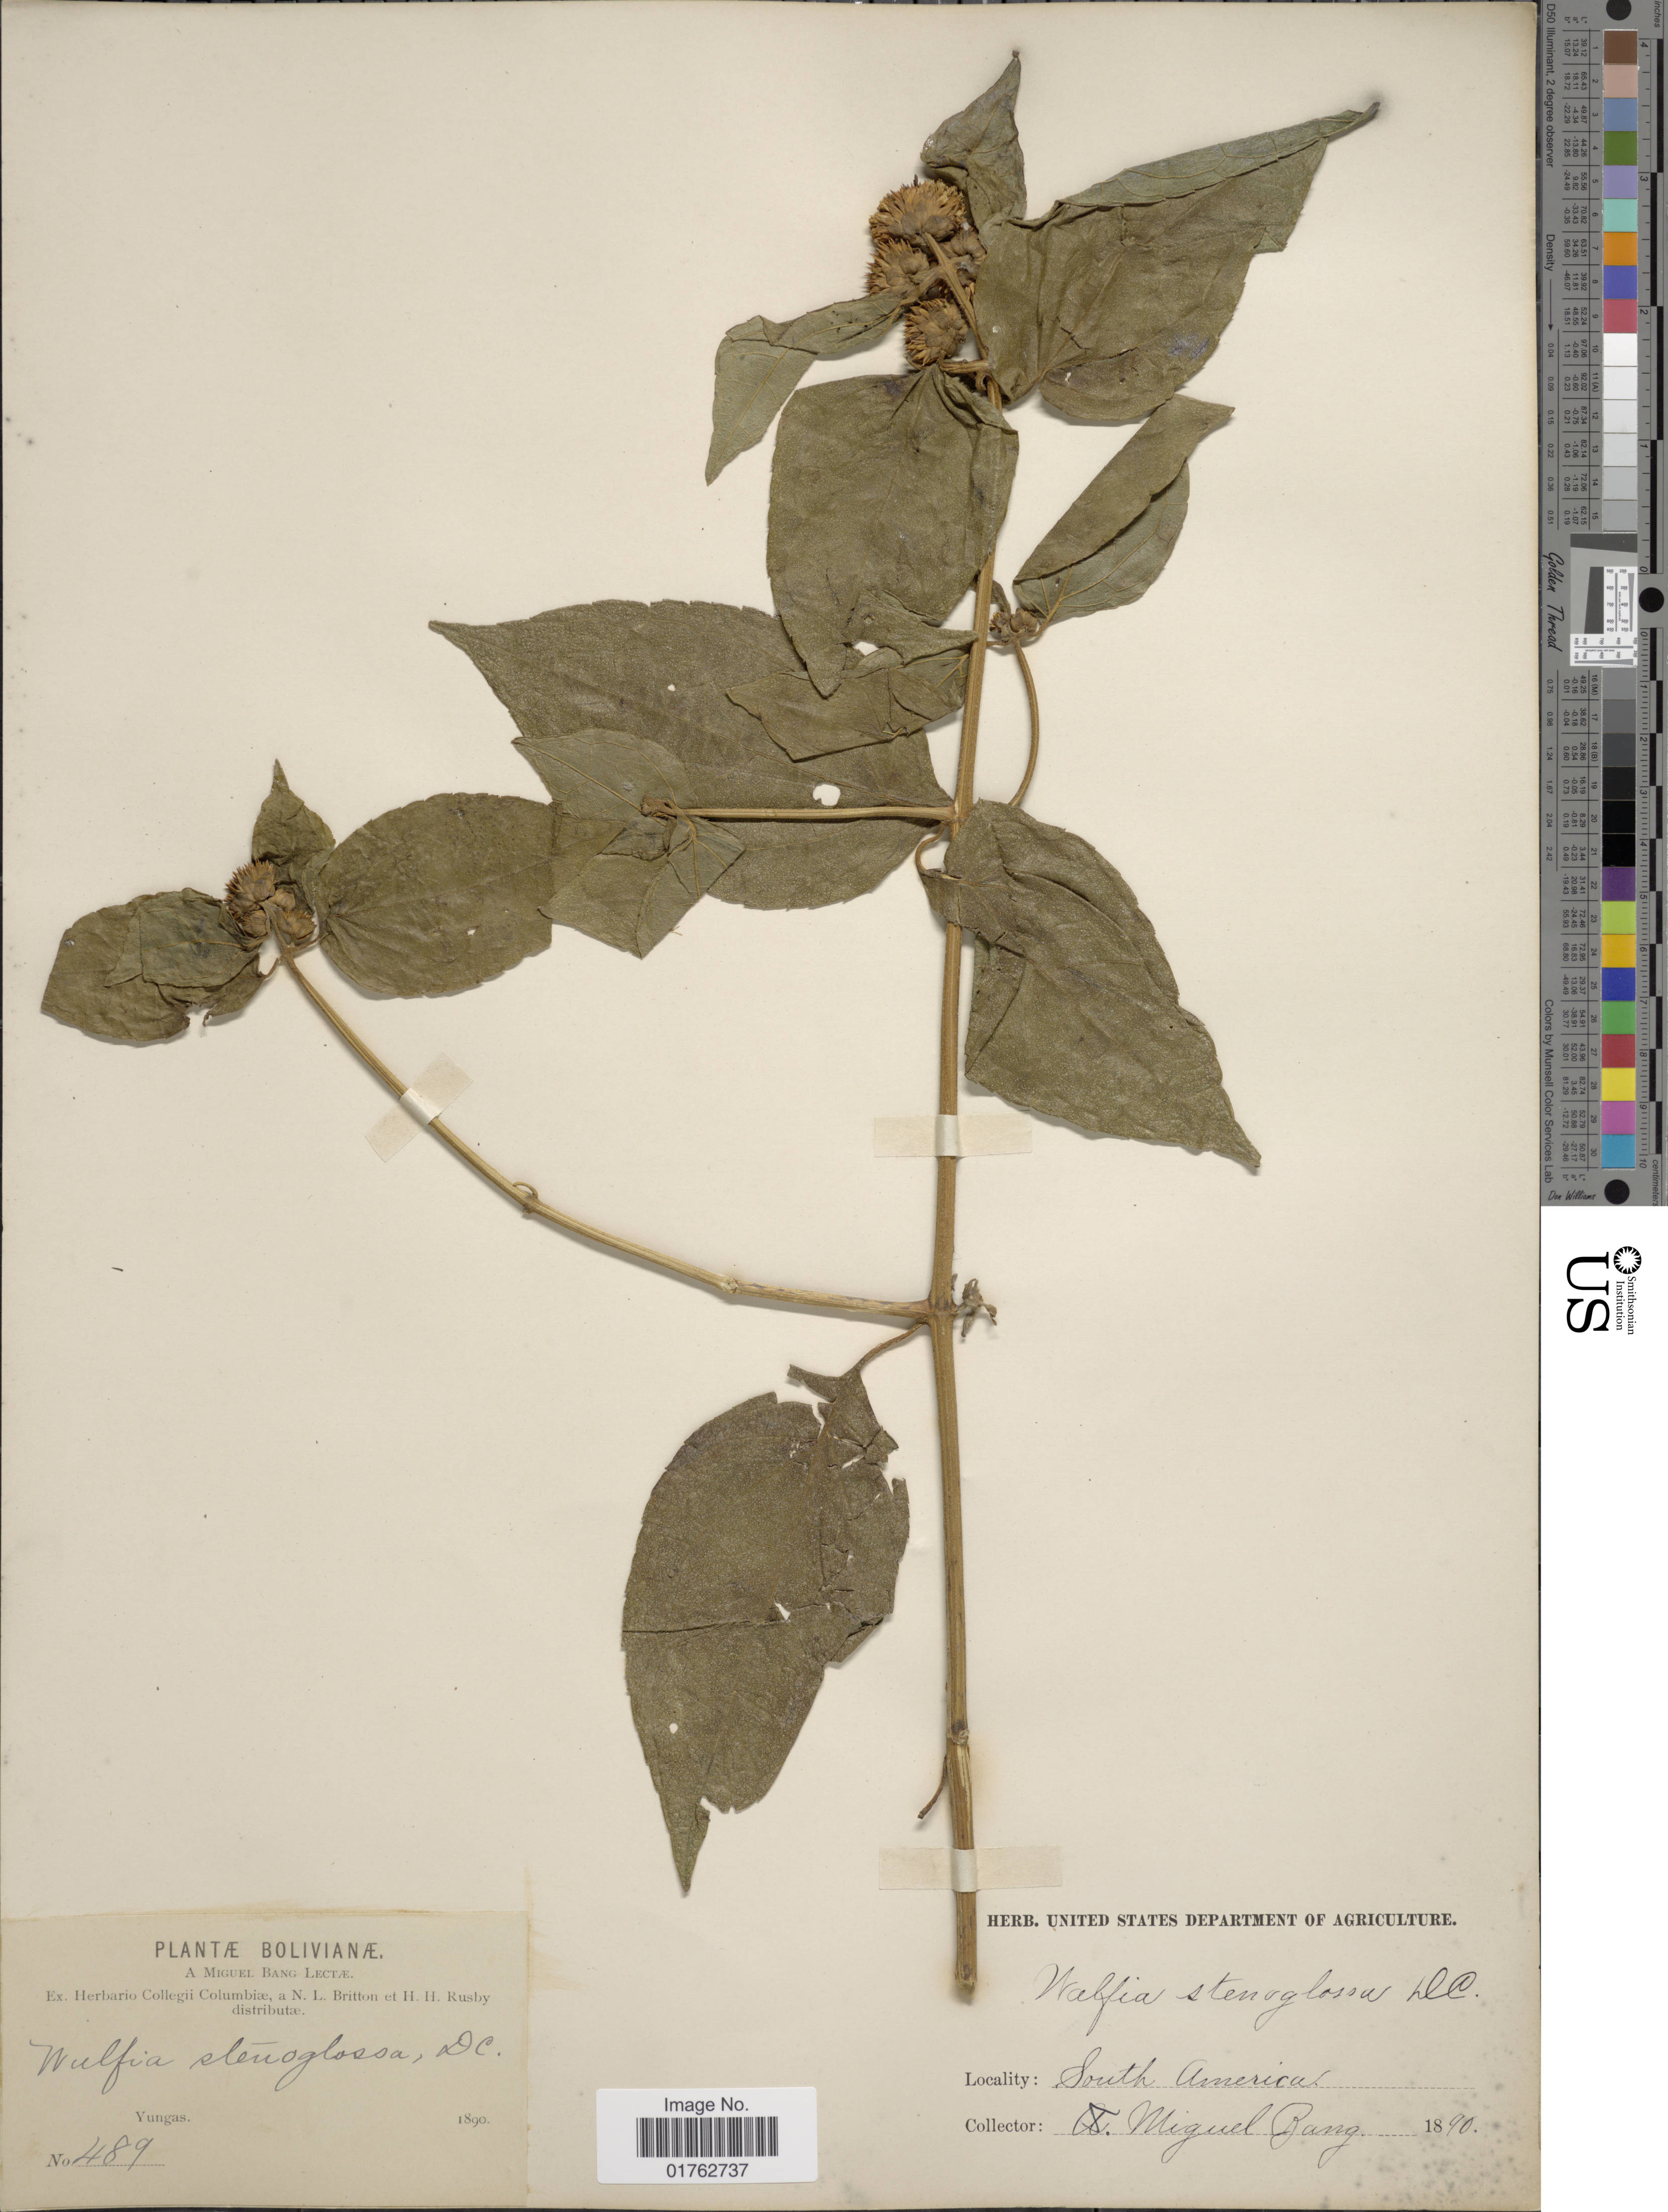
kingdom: Plantae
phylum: Tracheophyta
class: Magnoliopsida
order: Asterales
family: Asteraceae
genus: Wulffia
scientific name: Wulffia baccata var. baccata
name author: (L.) Kuntze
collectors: M. Bang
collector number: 489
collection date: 1890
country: Bolivia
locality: Yungas